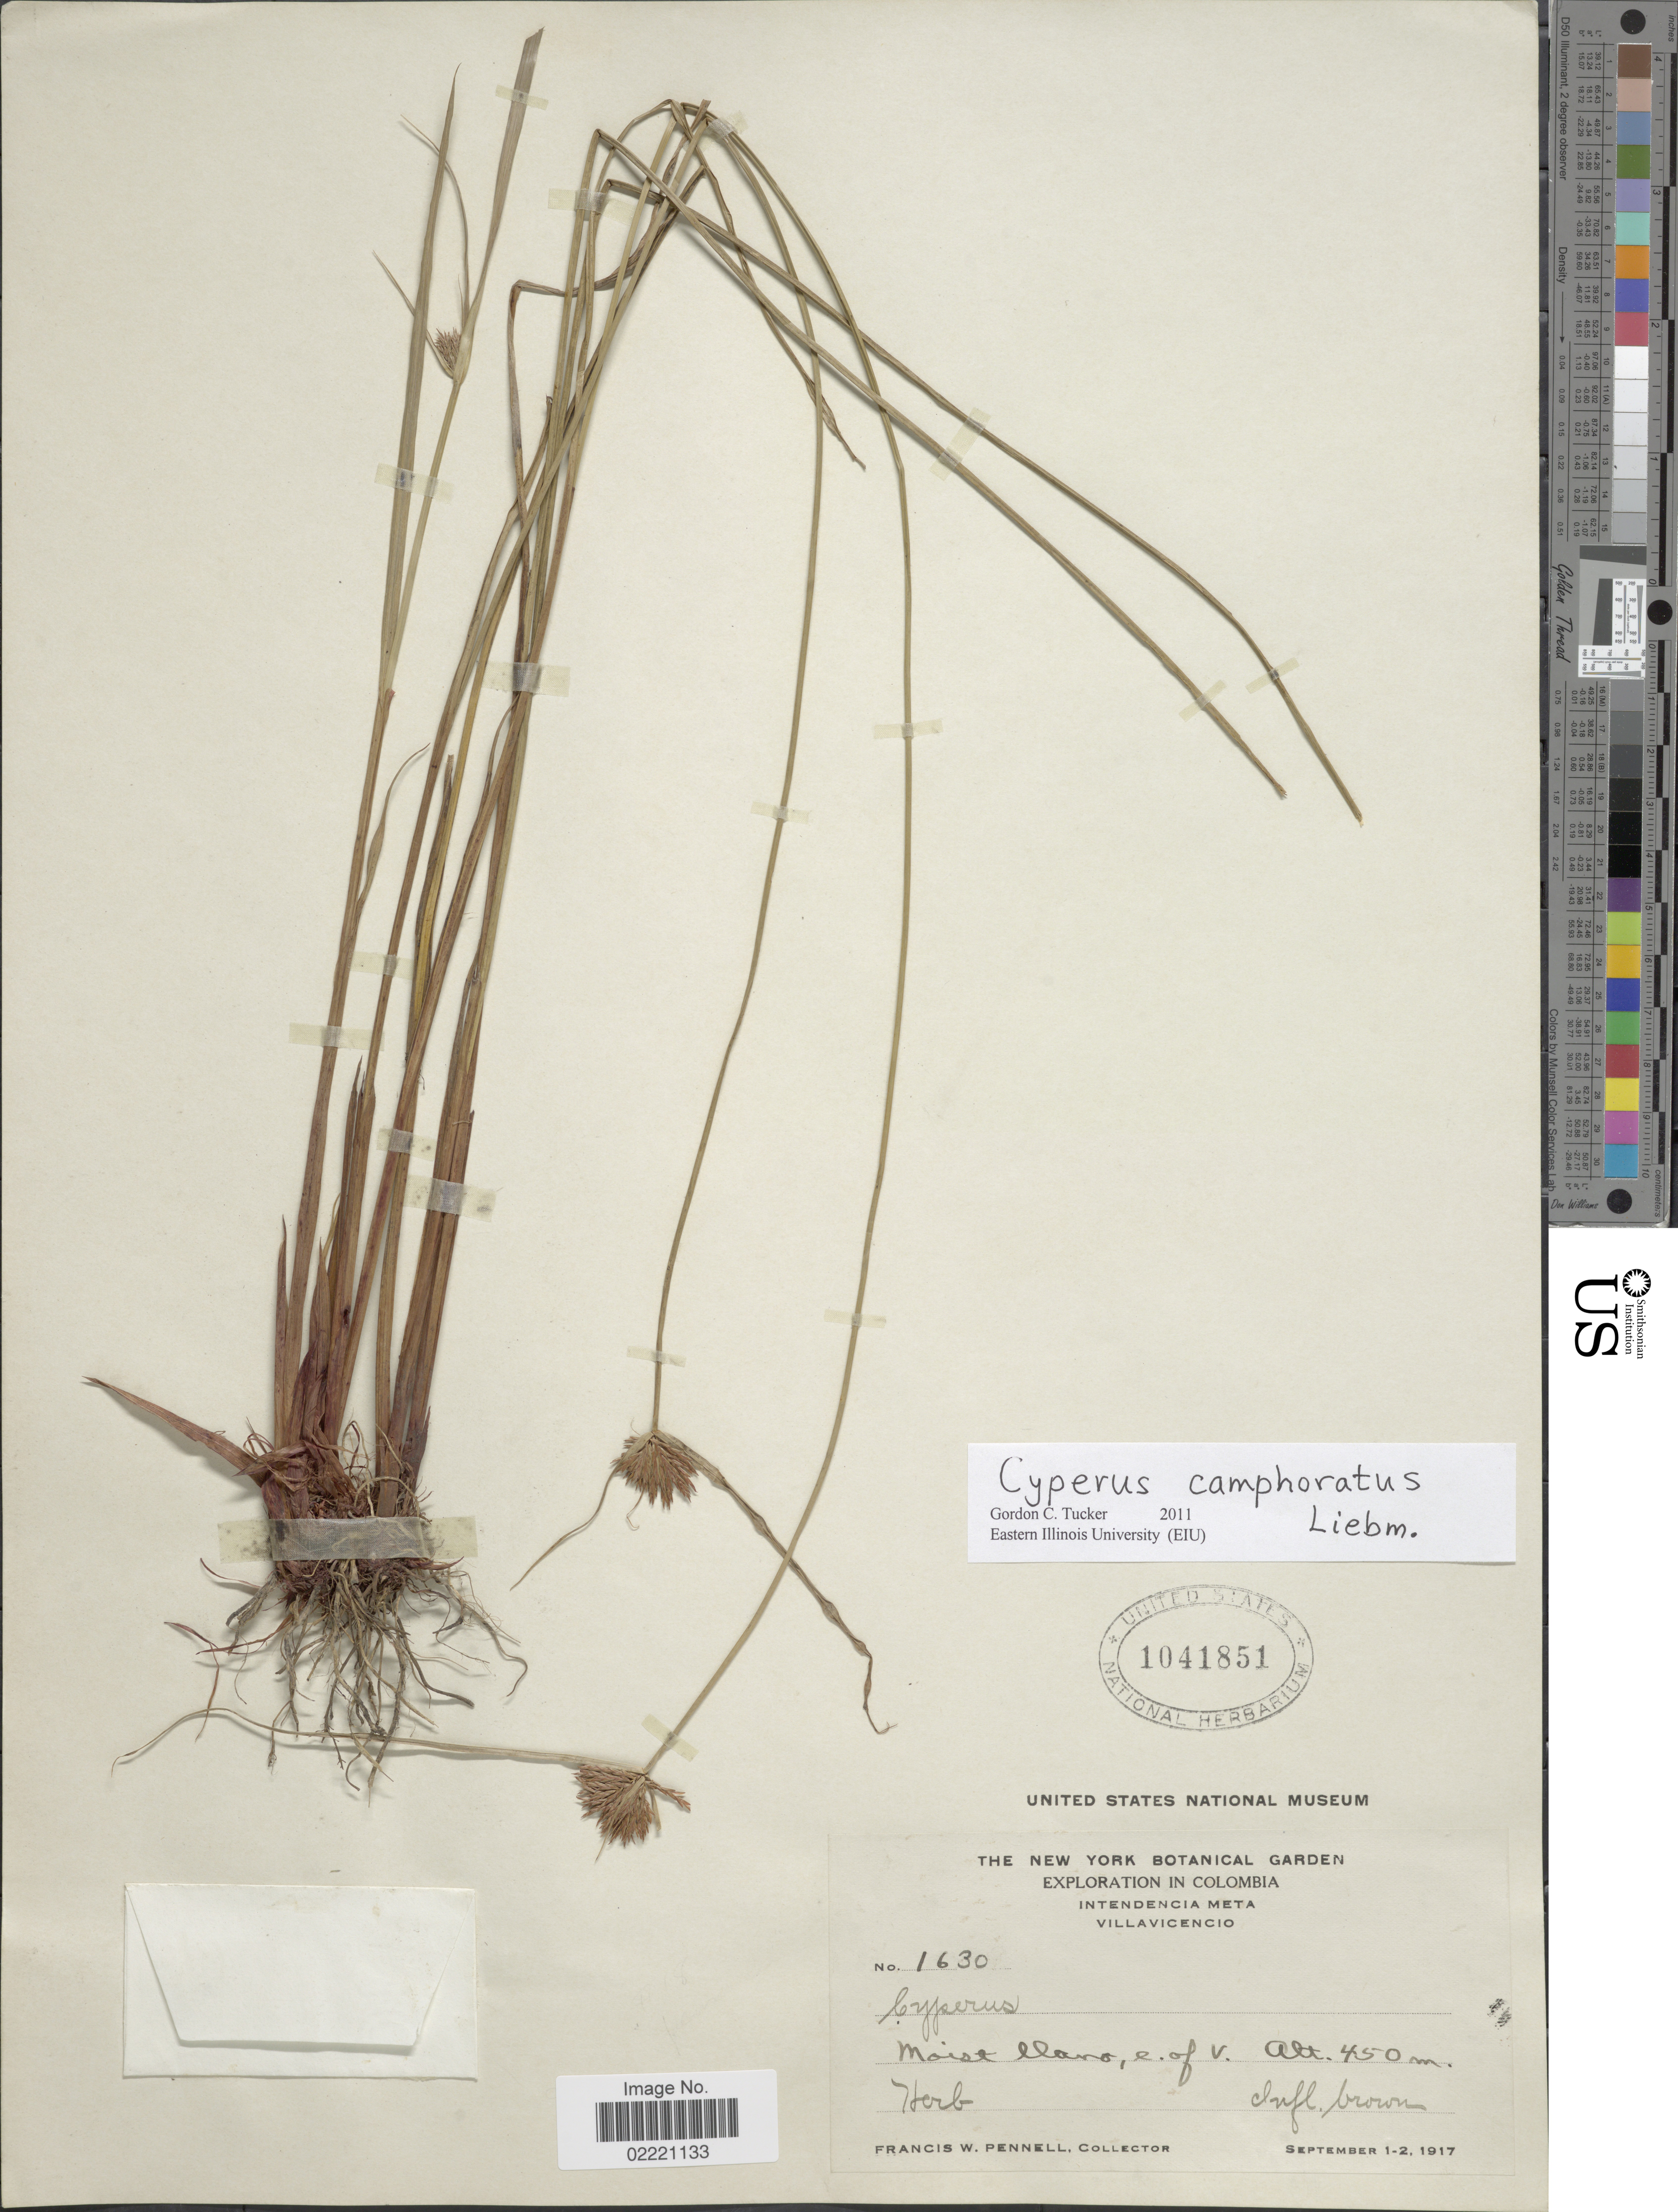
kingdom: Plantae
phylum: Tracheophyta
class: Liliopsida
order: Poales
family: Cyperaceae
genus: Cyperus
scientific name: Cyperus camphoratus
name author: Liebm.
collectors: F. W. Pennell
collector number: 1630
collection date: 1917-09-01/1917-09-02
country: Colombia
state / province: Meta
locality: Intendencia Meta, Villavicencio, moist llano, e of v.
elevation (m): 450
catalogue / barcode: US 1041851